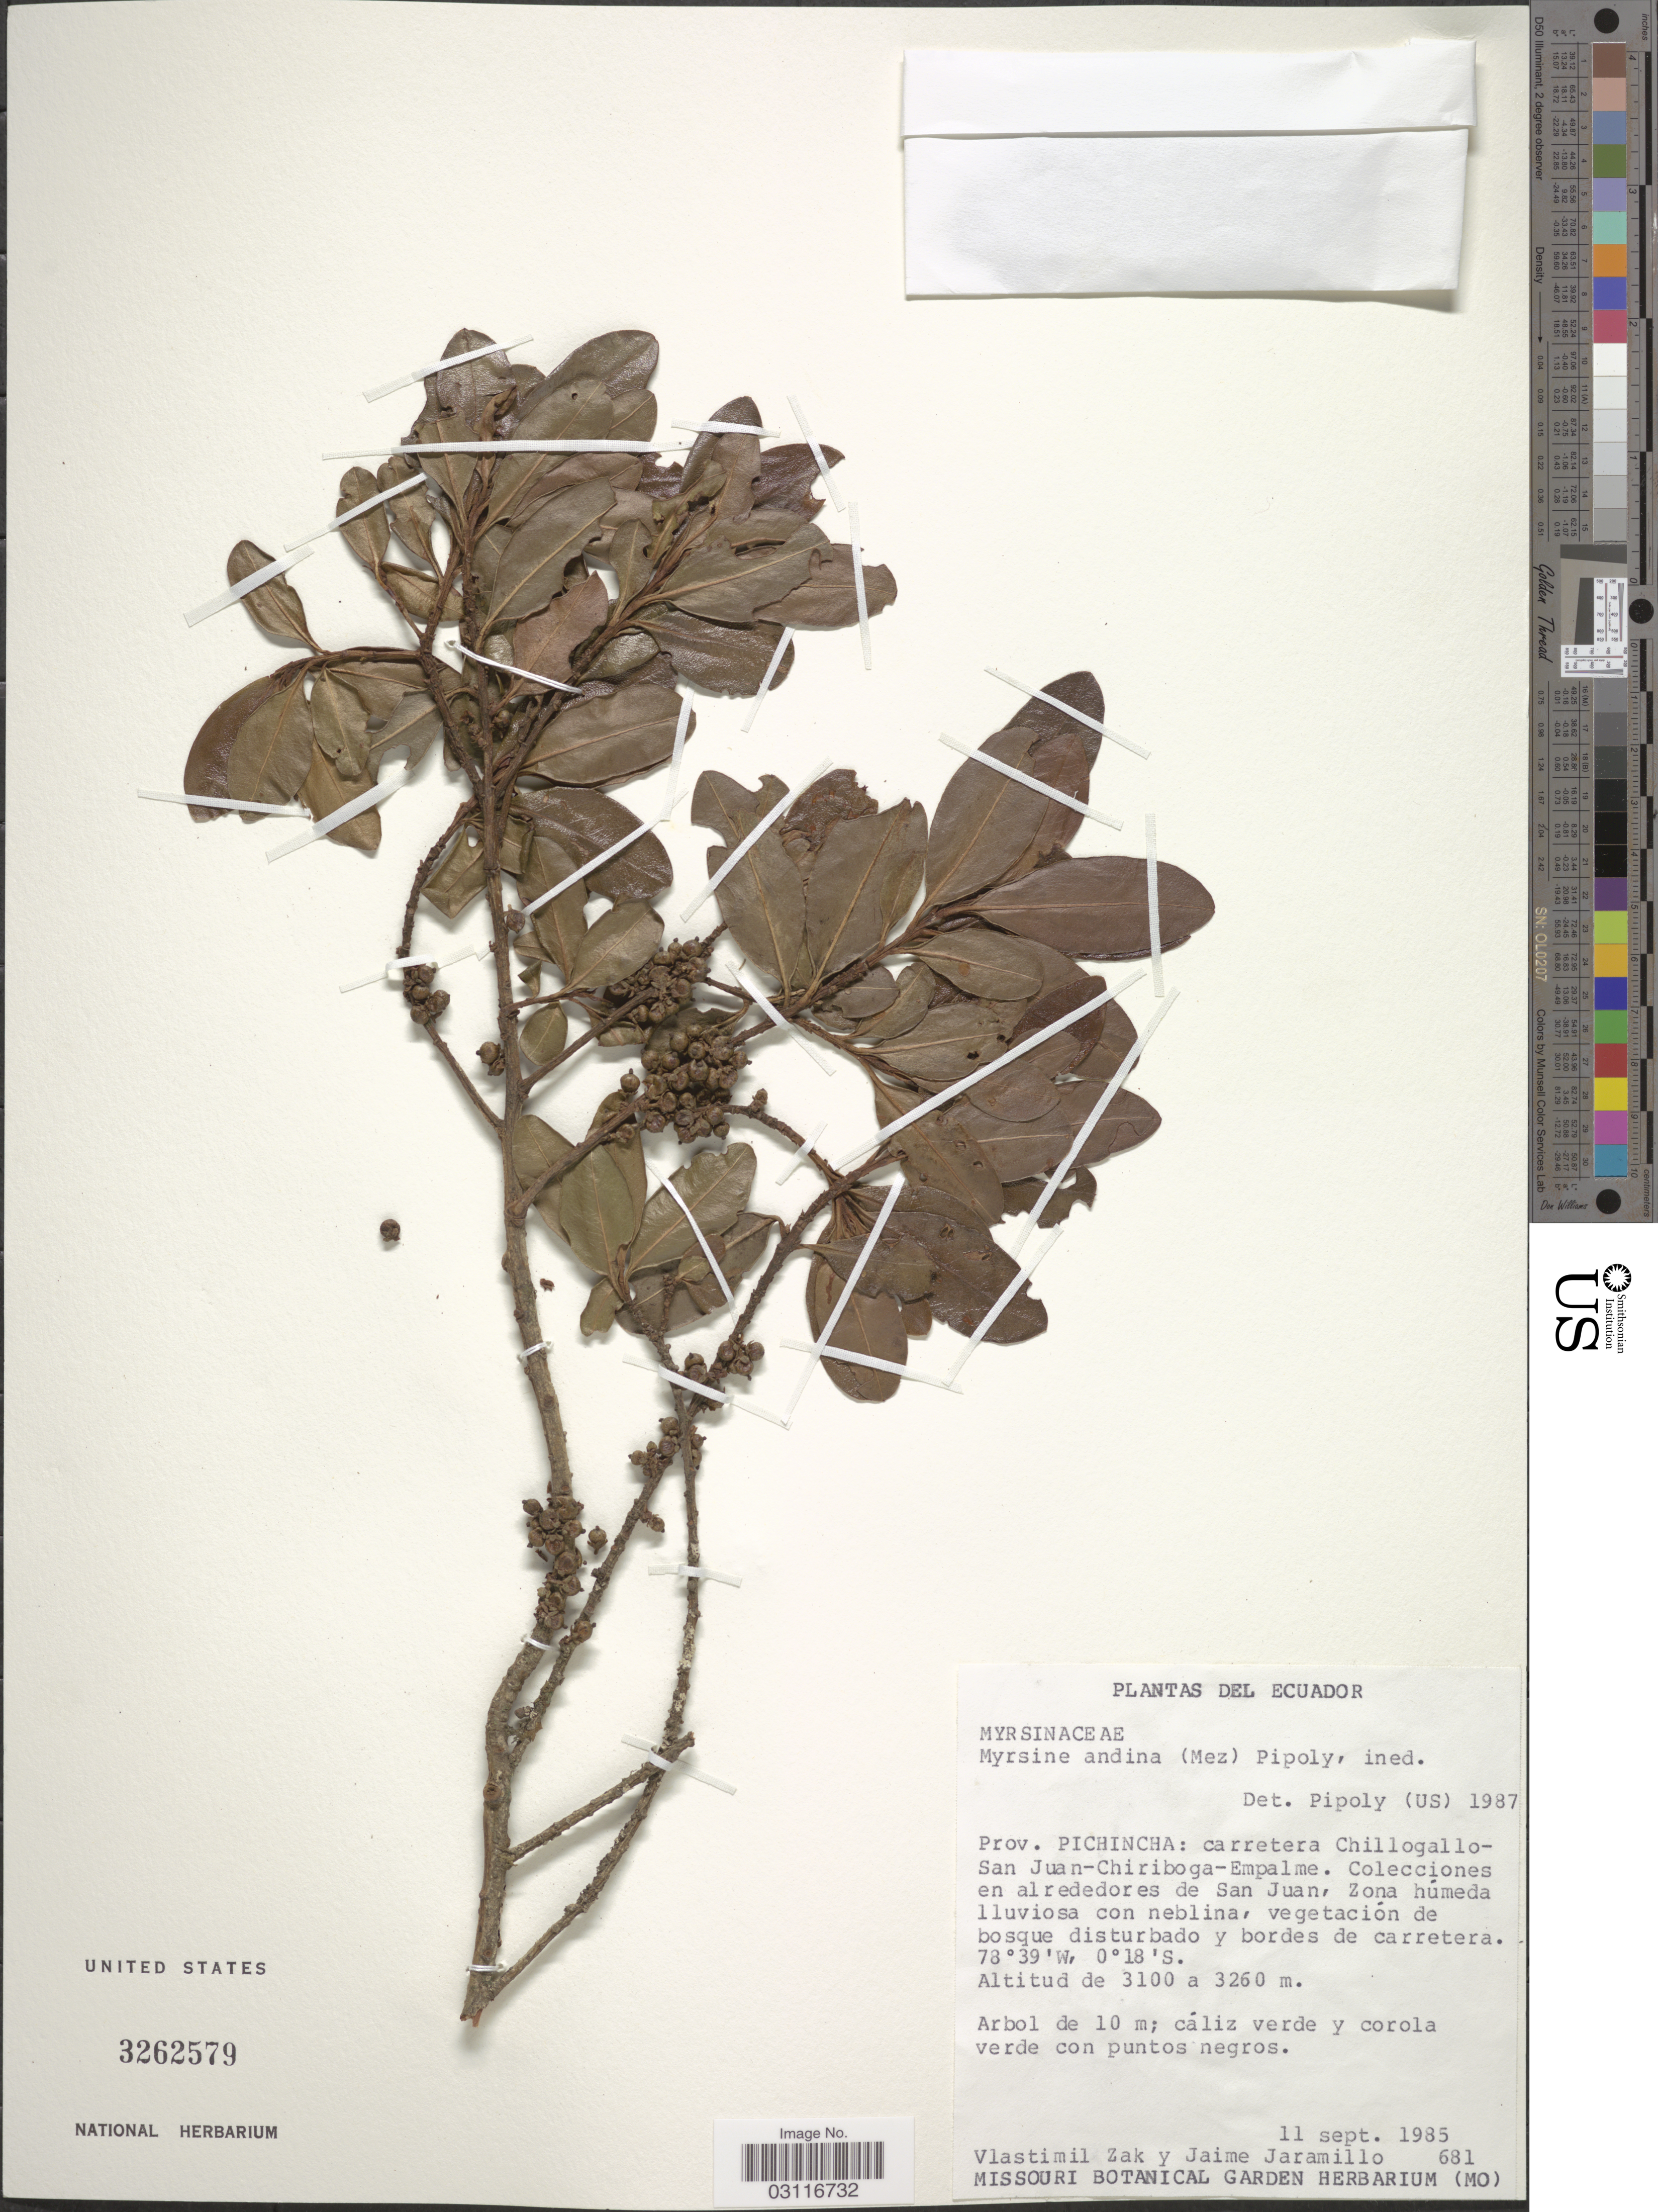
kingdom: Plantae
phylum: Tracheophyta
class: Magnoliopsida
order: Ericales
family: Primulaceae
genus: Myrsine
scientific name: Myrsine andina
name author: (Mez) Pipoly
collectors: V. Zak & J. Jaramillo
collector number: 681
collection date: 1985-09-11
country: Ecuador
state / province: Pichincha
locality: Carretera Chillogallo-San juan-Chiriboga-Empalme. En alrededores de San Juan, Zona húmeda lluviosa con neblina.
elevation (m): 3100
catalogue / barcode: US 3262579